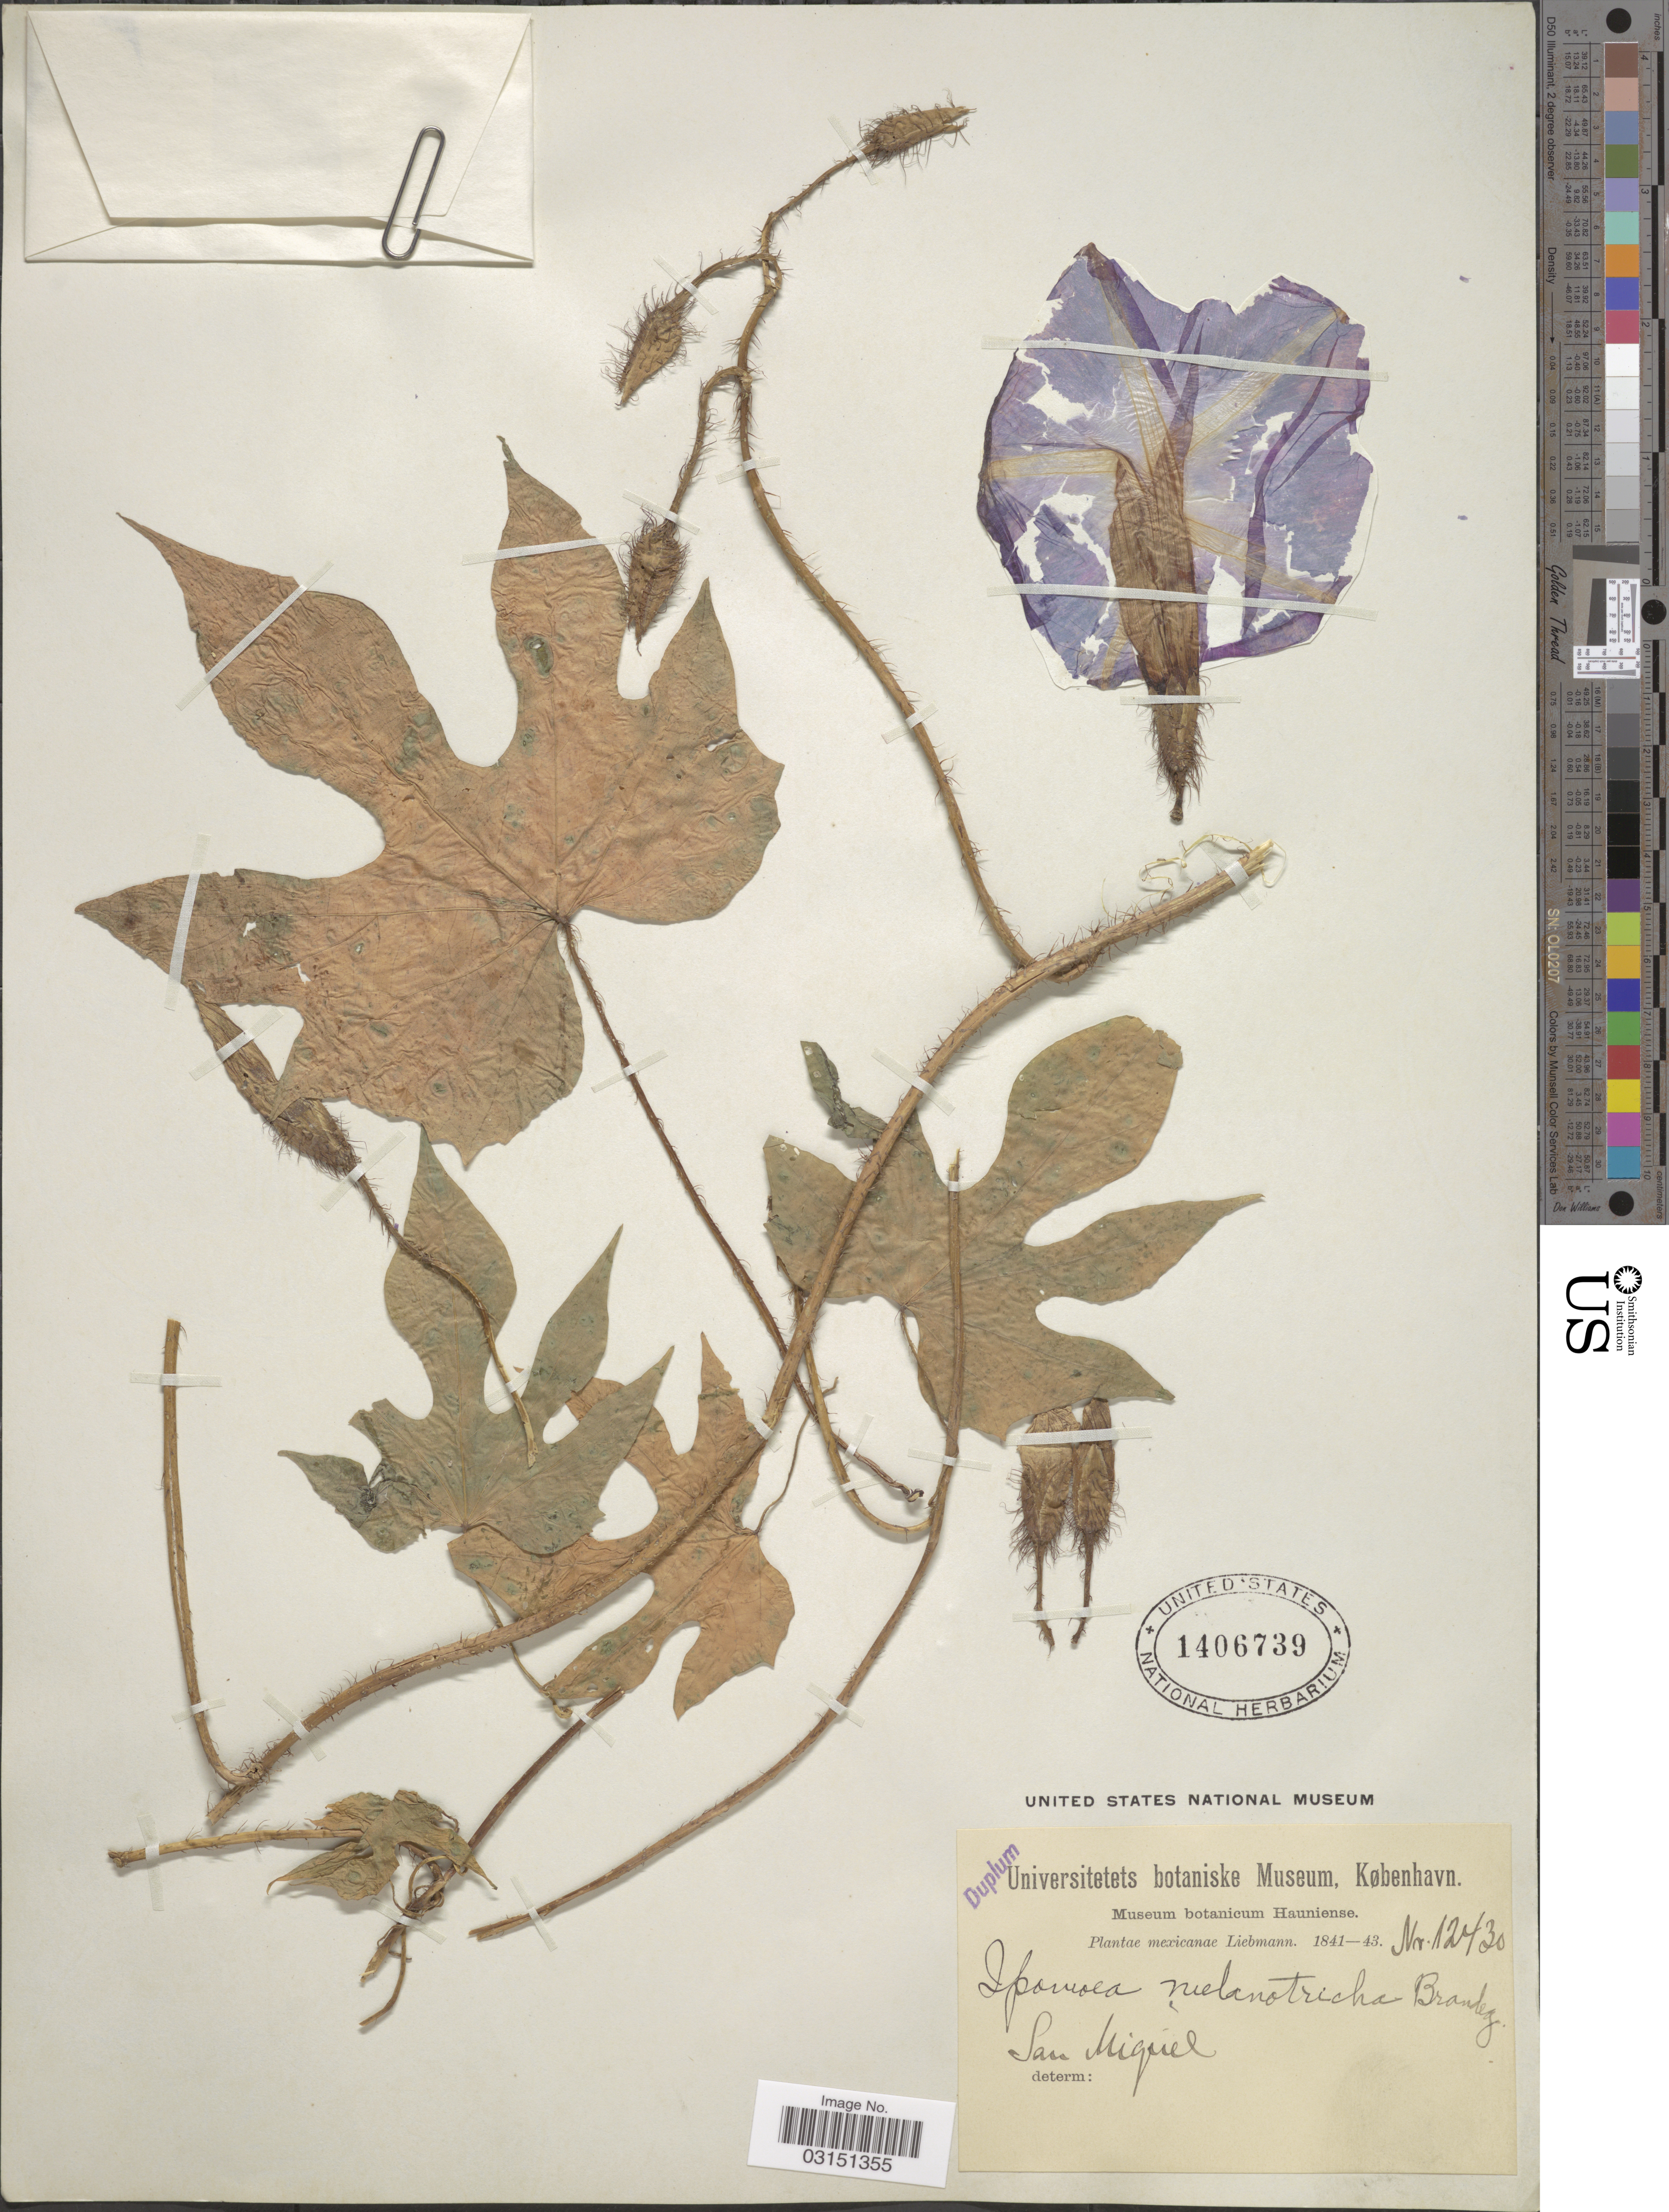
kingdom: Plantae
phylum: Tracheophyta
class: Magnoliopsida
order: Solanales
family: Convolvulaceae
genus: Ipomoea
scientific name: Ipomoea setosa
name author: Ker Gawl.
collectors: Liebmann, --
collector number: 12430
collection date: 1841/1843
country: Mexico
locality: San Miguel.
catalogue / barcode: US 1406739